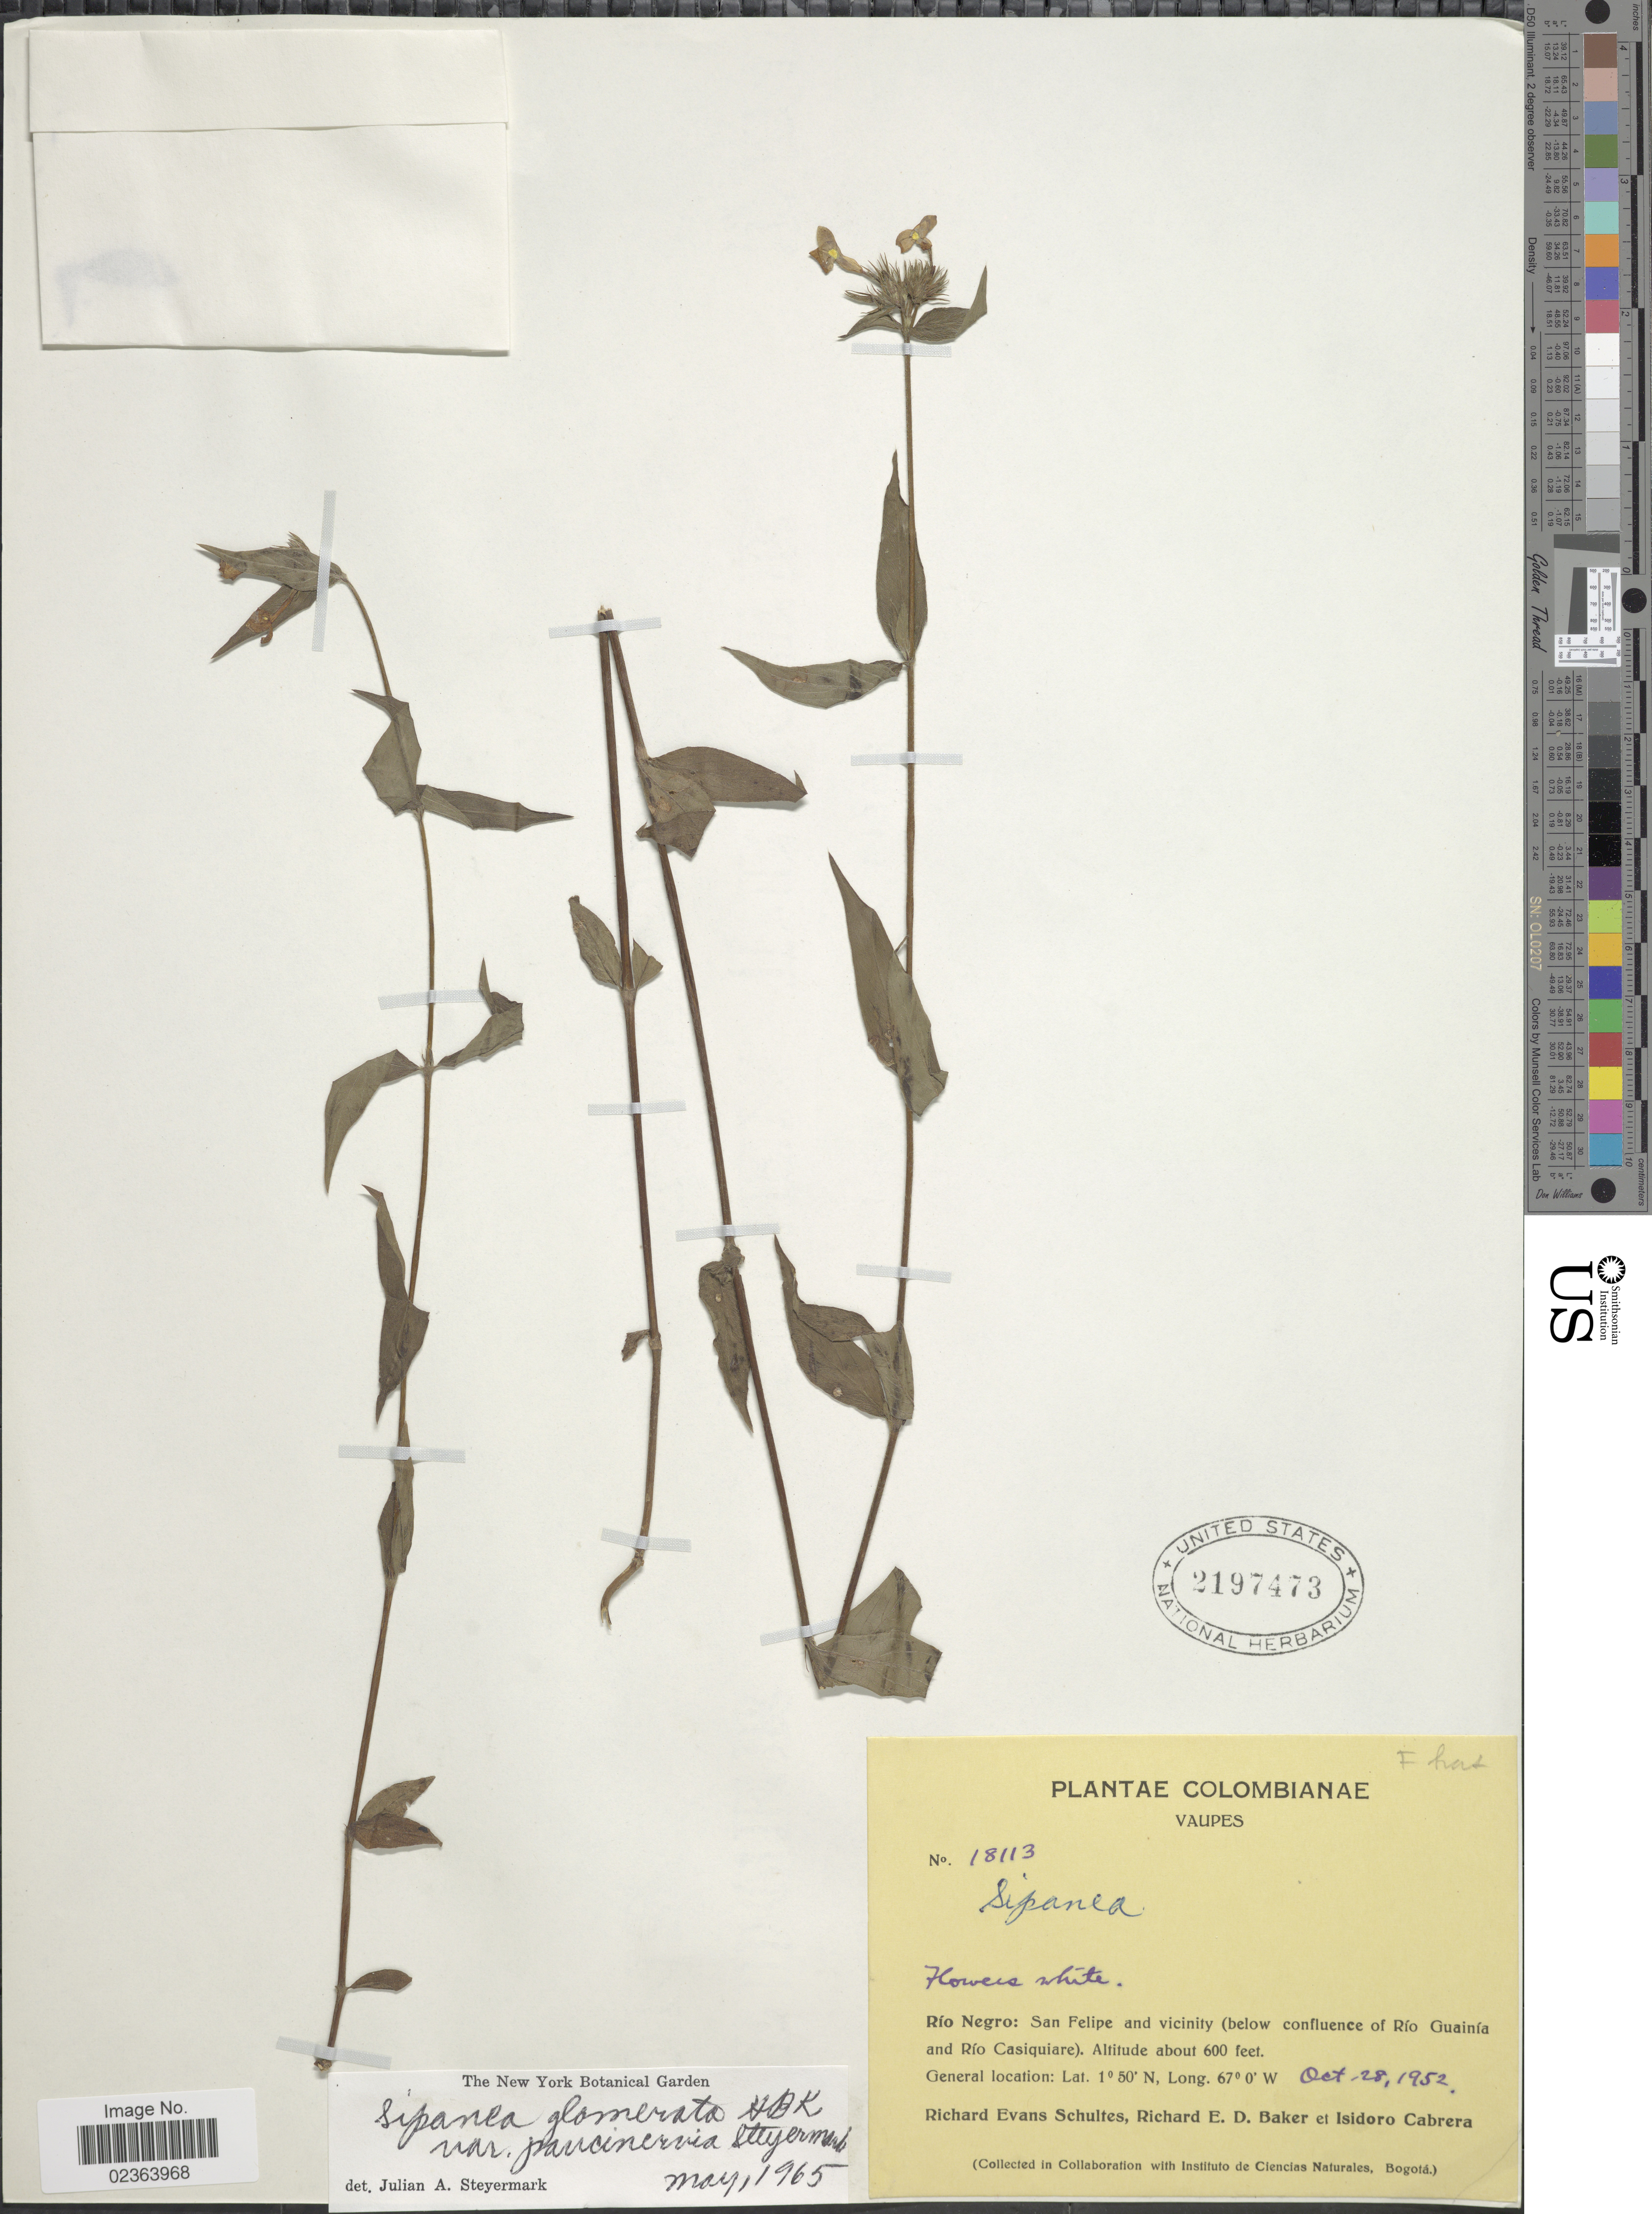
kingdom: Plantae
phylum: Tracheophyta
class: Magnoliopsida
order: Gentianales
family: Rubiaceae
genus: Sipanea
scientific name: Sipanea glomerata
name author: Kunth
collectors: R. E. Schultes, R. E. D. Baker & I. Cabrera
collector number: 18113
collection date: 1952-10-28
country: Colombia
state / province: Vaupés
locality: Vaupes, Rio Negro: San Felipe and vicinity (below confluence of Rio Guainia and Rio Casiquiare)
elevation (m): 183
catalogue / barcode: US 2197473